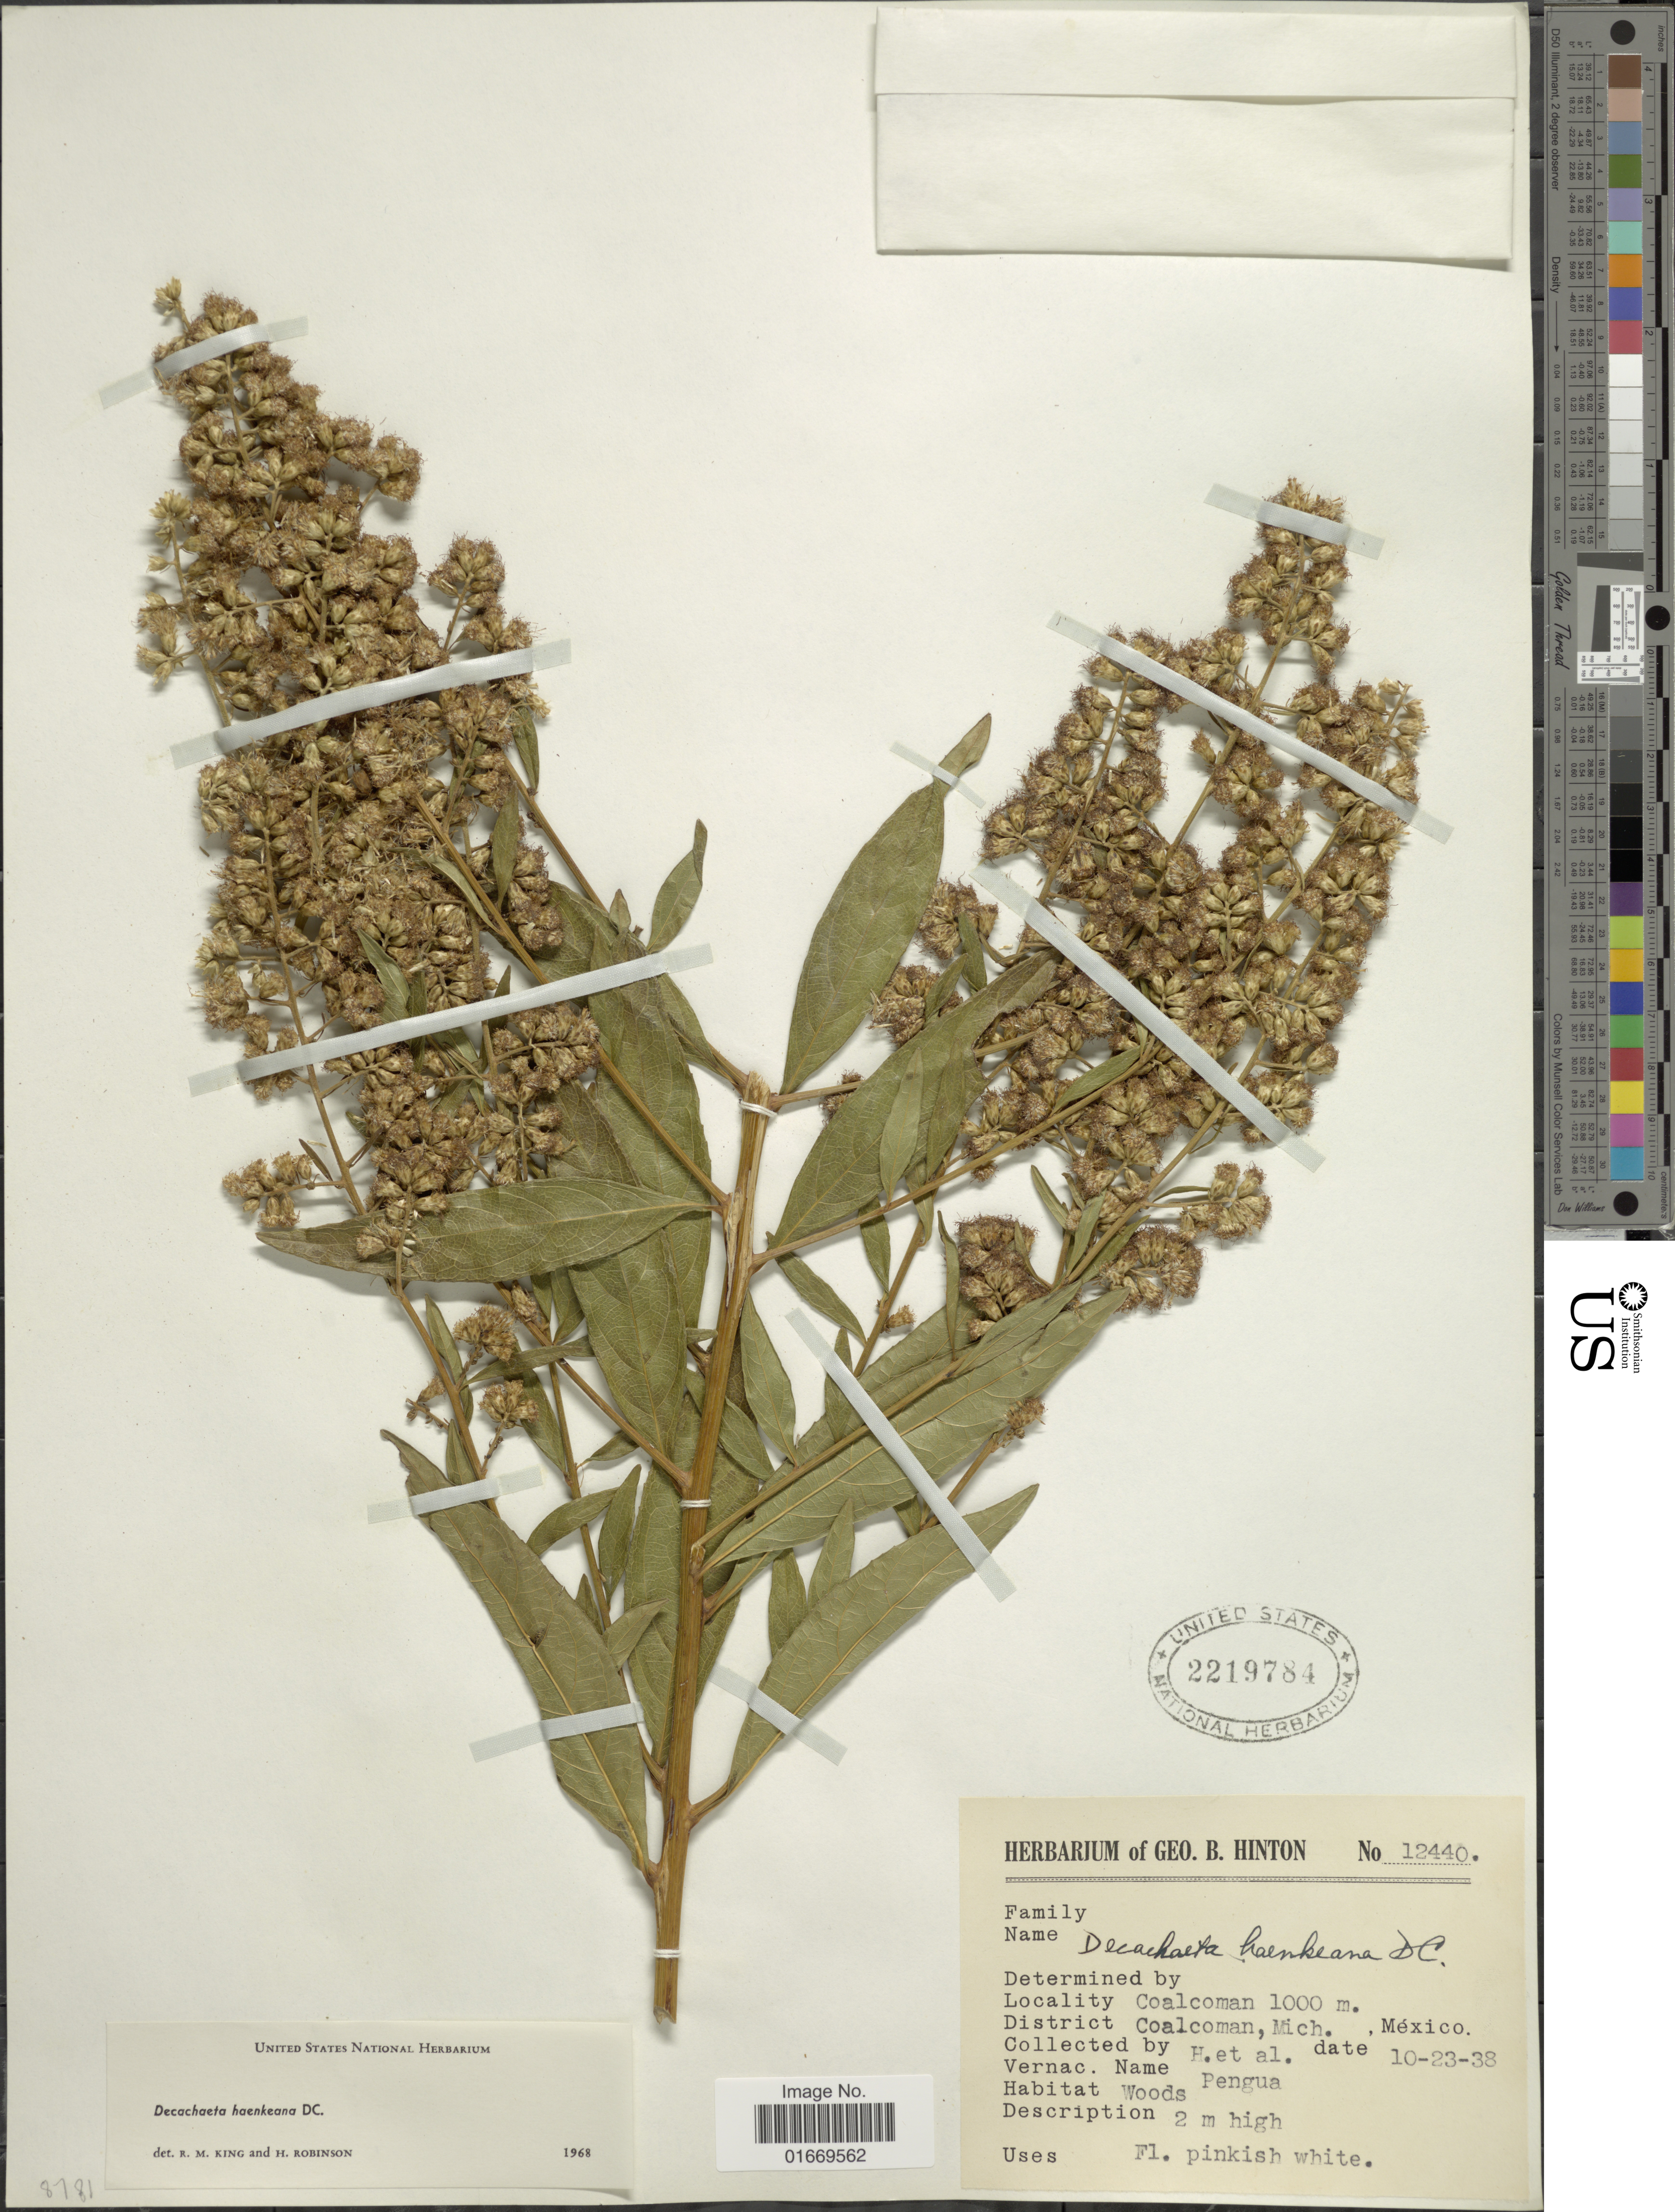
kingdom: Plantae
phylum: Tracheophyta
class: Magnoliopsida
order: Asterales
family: Asteraceae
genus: Decachaeta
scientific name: Decachaeta haenkeana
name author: DC.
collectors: G. B. Hinton & et al.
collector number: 12440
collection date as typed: Transcribed d/m/y: 23/10/38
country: Mexico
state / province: Michoacán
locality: Coalcoman, District Coalcoman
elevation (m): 1000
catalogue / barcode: US 2219784